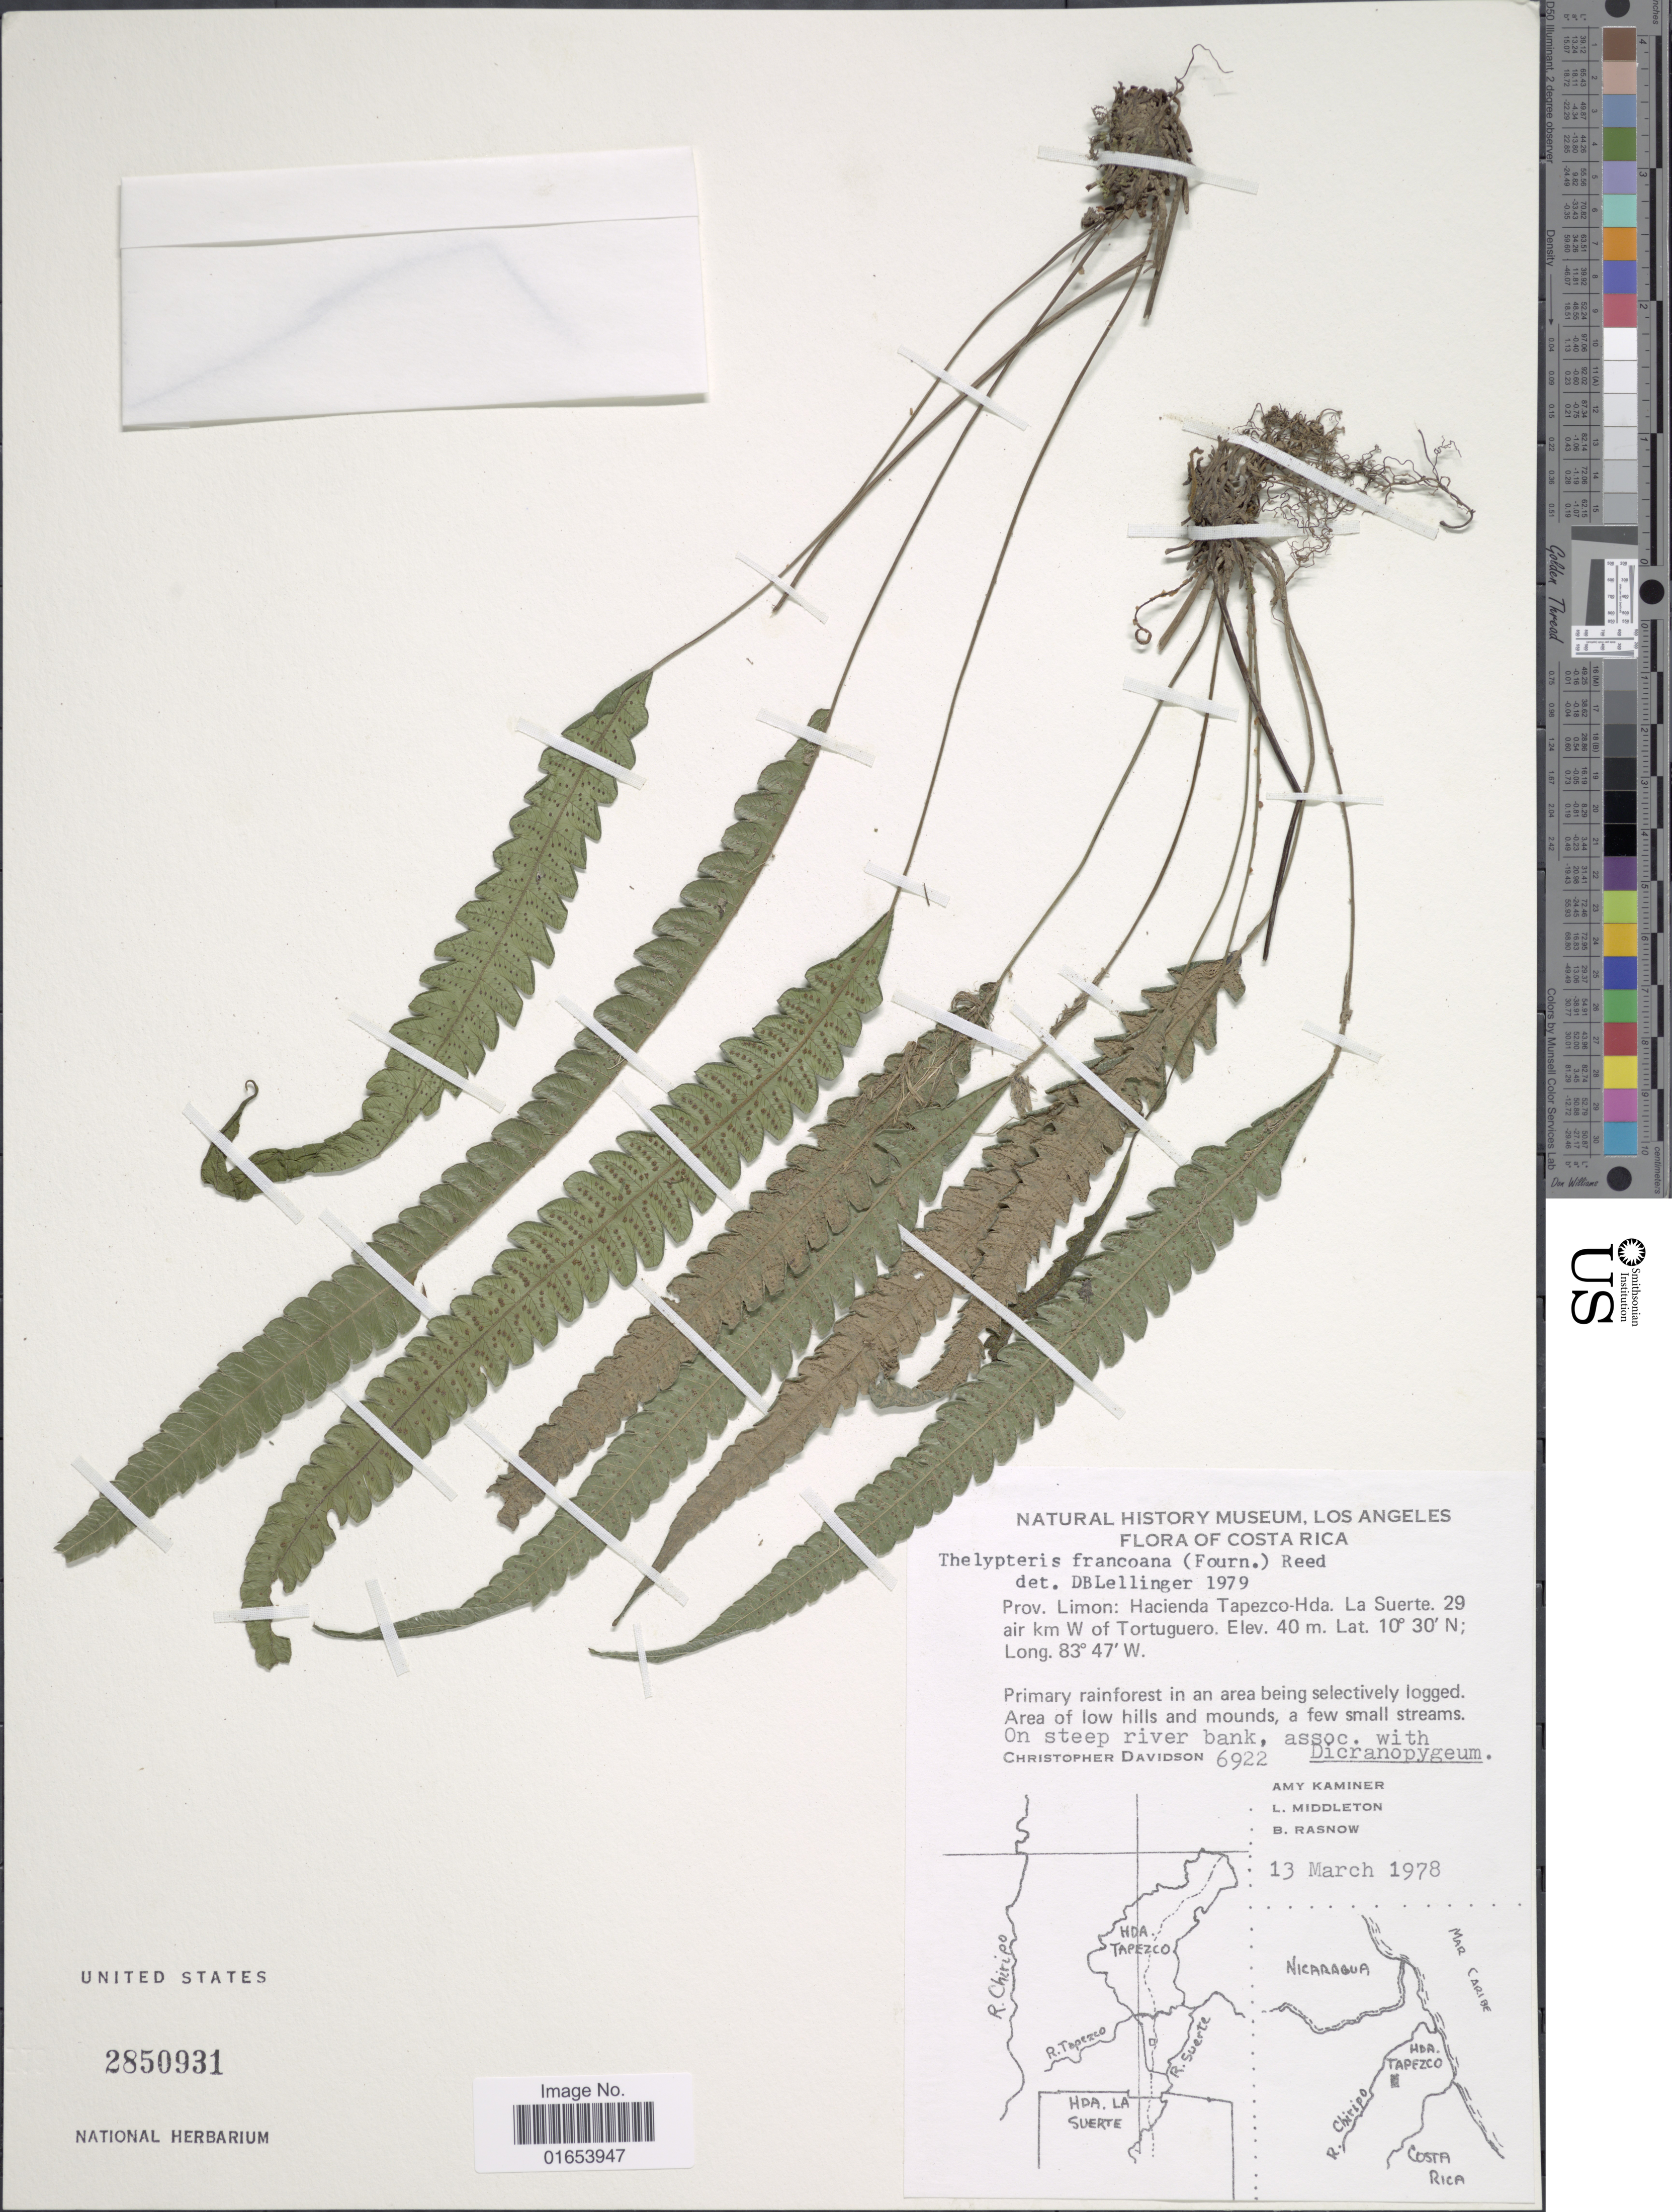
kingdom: Plantae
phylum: Tracheophyta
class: Polypodiopsida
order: Polypodiales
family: Thelypteridaceae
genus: Goniopteris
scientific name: Goniopteris francoana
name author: (E. Fourn.) Á. Löve & D. Löve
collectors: C. Davidson, A. Kaminer, L. Middleton & B. Rasnow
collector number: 6922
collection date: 1978-03-13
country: Costa Rica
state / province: Limón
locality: Prov. Limon: Hacienda Tapezco-Hda., La Suerte, 29 air km of Tortuguero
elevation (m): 40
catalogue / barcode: US 2850931